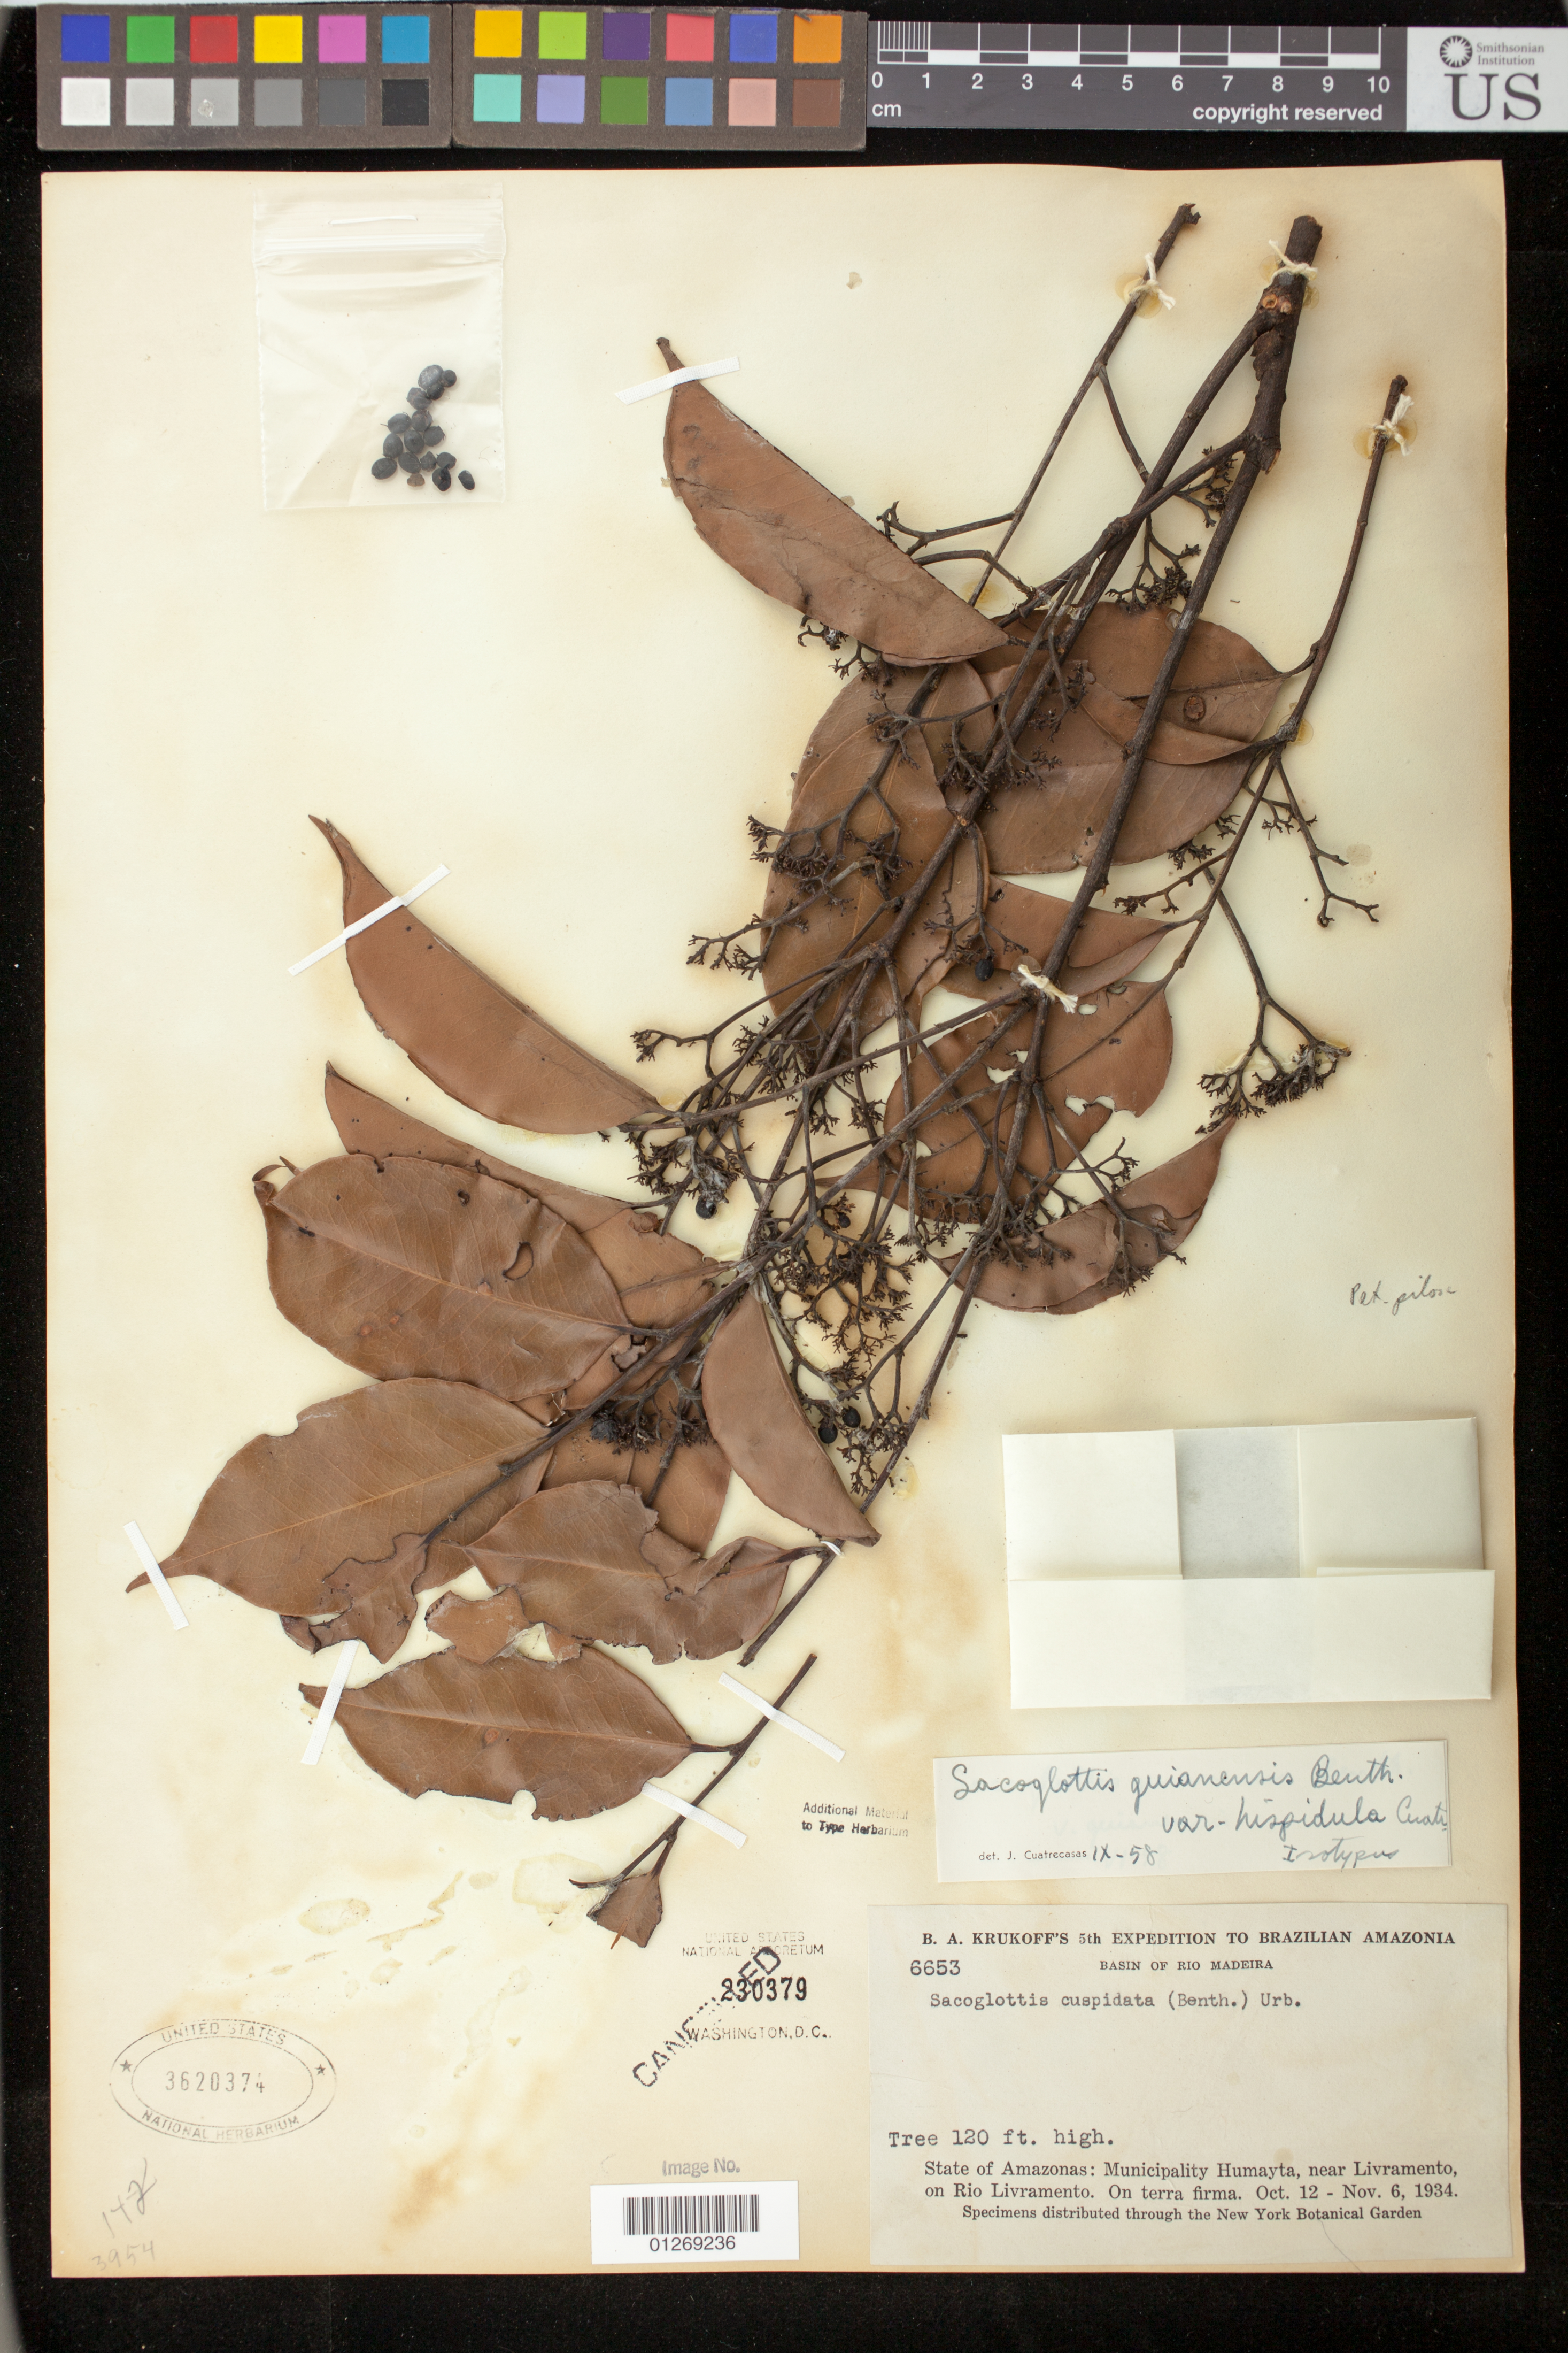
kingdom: Plantae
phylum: Tracheophyta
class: Magnoliopsida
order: Malpighiales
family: Humiriaceae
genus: Sacoglottis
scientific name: Sacoglottis guianensis var. hispidula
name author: Cuatrec.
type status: Isotype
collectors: B. A. Krukoff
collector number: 6653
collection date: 1934-10-12/1934-11-06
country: Brazil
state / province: Amazonas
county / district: Humaitá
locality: Basin of Rio Madeira. State of Amazonas: Municipality Humayta, near Livramento, on Rio Livramento.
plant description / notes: Protologue, "November 1934"; label, "Oct. 12 - Nov. 6, 1934"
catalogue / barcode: US 3620374